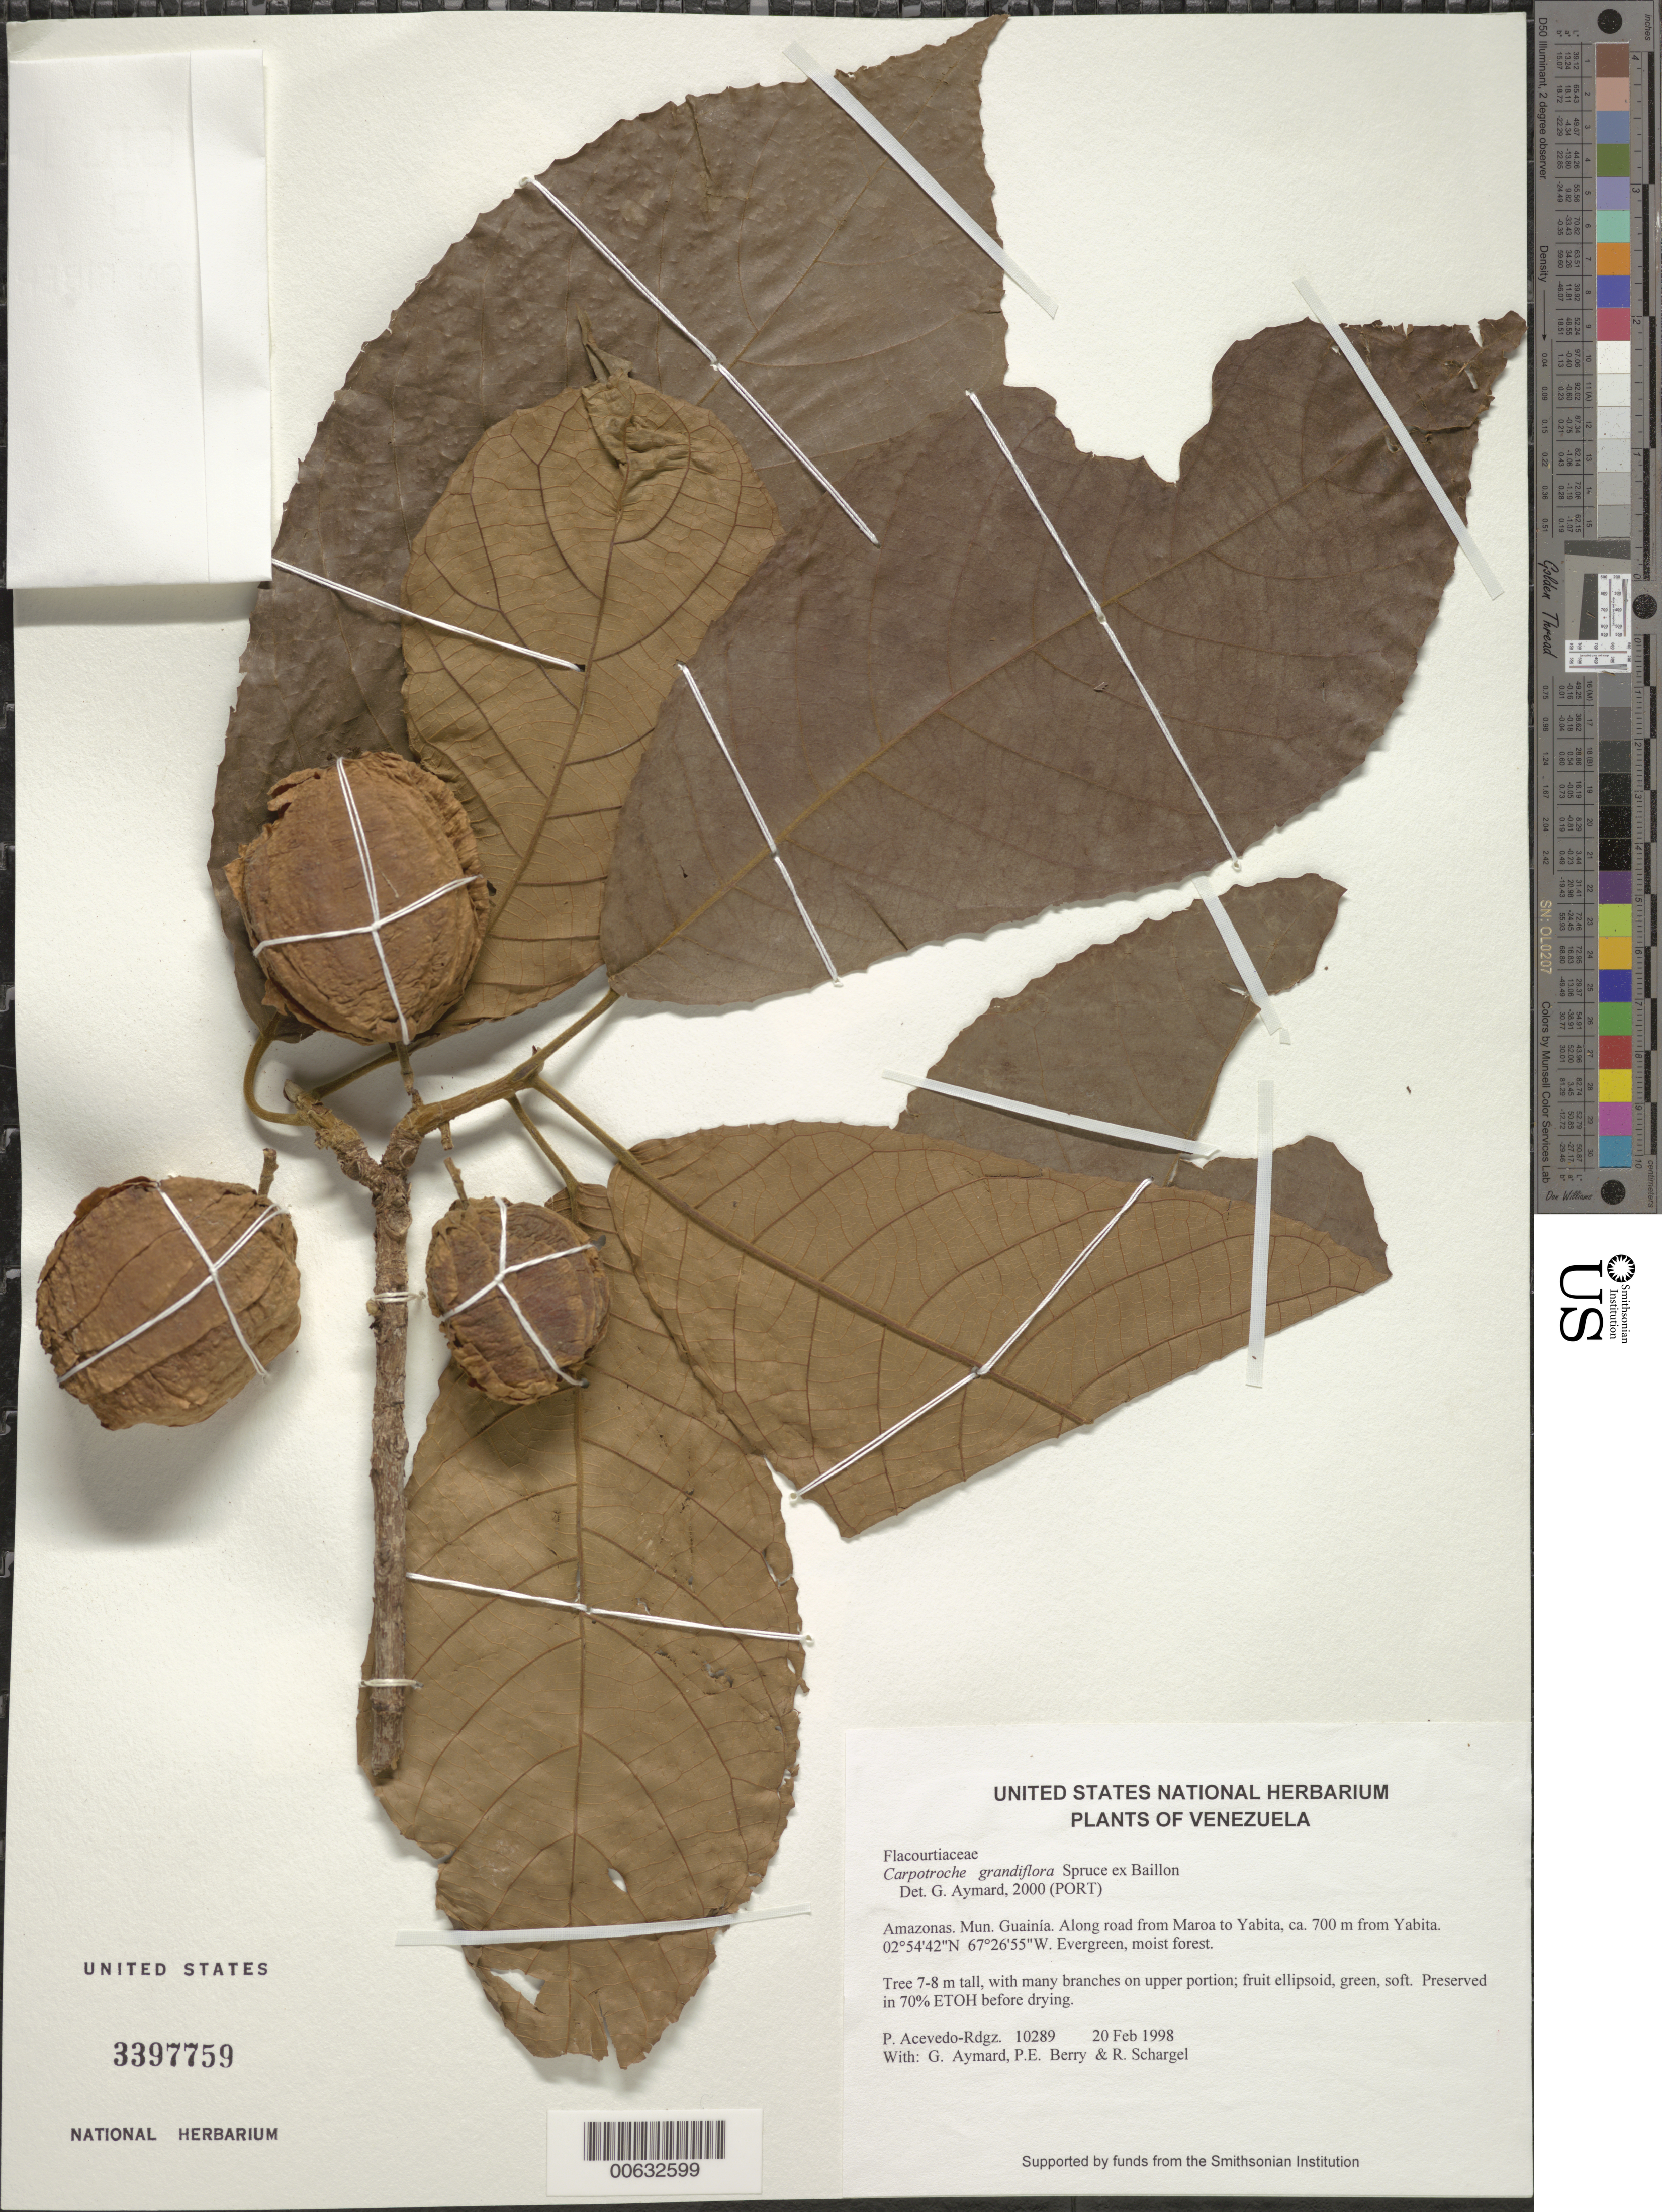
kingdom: Plantae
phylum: Tracheophyta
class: Magnoliopsida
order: Malpighiales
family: Achariaceae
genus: Carpotroche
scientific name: Carpotroche grandiflora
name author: Spruce ex Eichler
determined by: Aymard C., G. A., (PORT), Univ. Nac. Exp. de los Llanos Ezequiel Zamora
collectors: P. Acevedo-Rodr., G. A. Aymard, P. E. Berry & R. Schargel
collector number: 10289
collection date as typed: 20 Feb 1998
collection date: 1998-02-20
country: Venezuela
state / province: Amazonas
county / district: Maroa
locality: Along road from Maroa to Yabita, ca. 700 m from Yabita.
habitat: Evergreen, moist forest.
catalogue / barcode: US 3397759